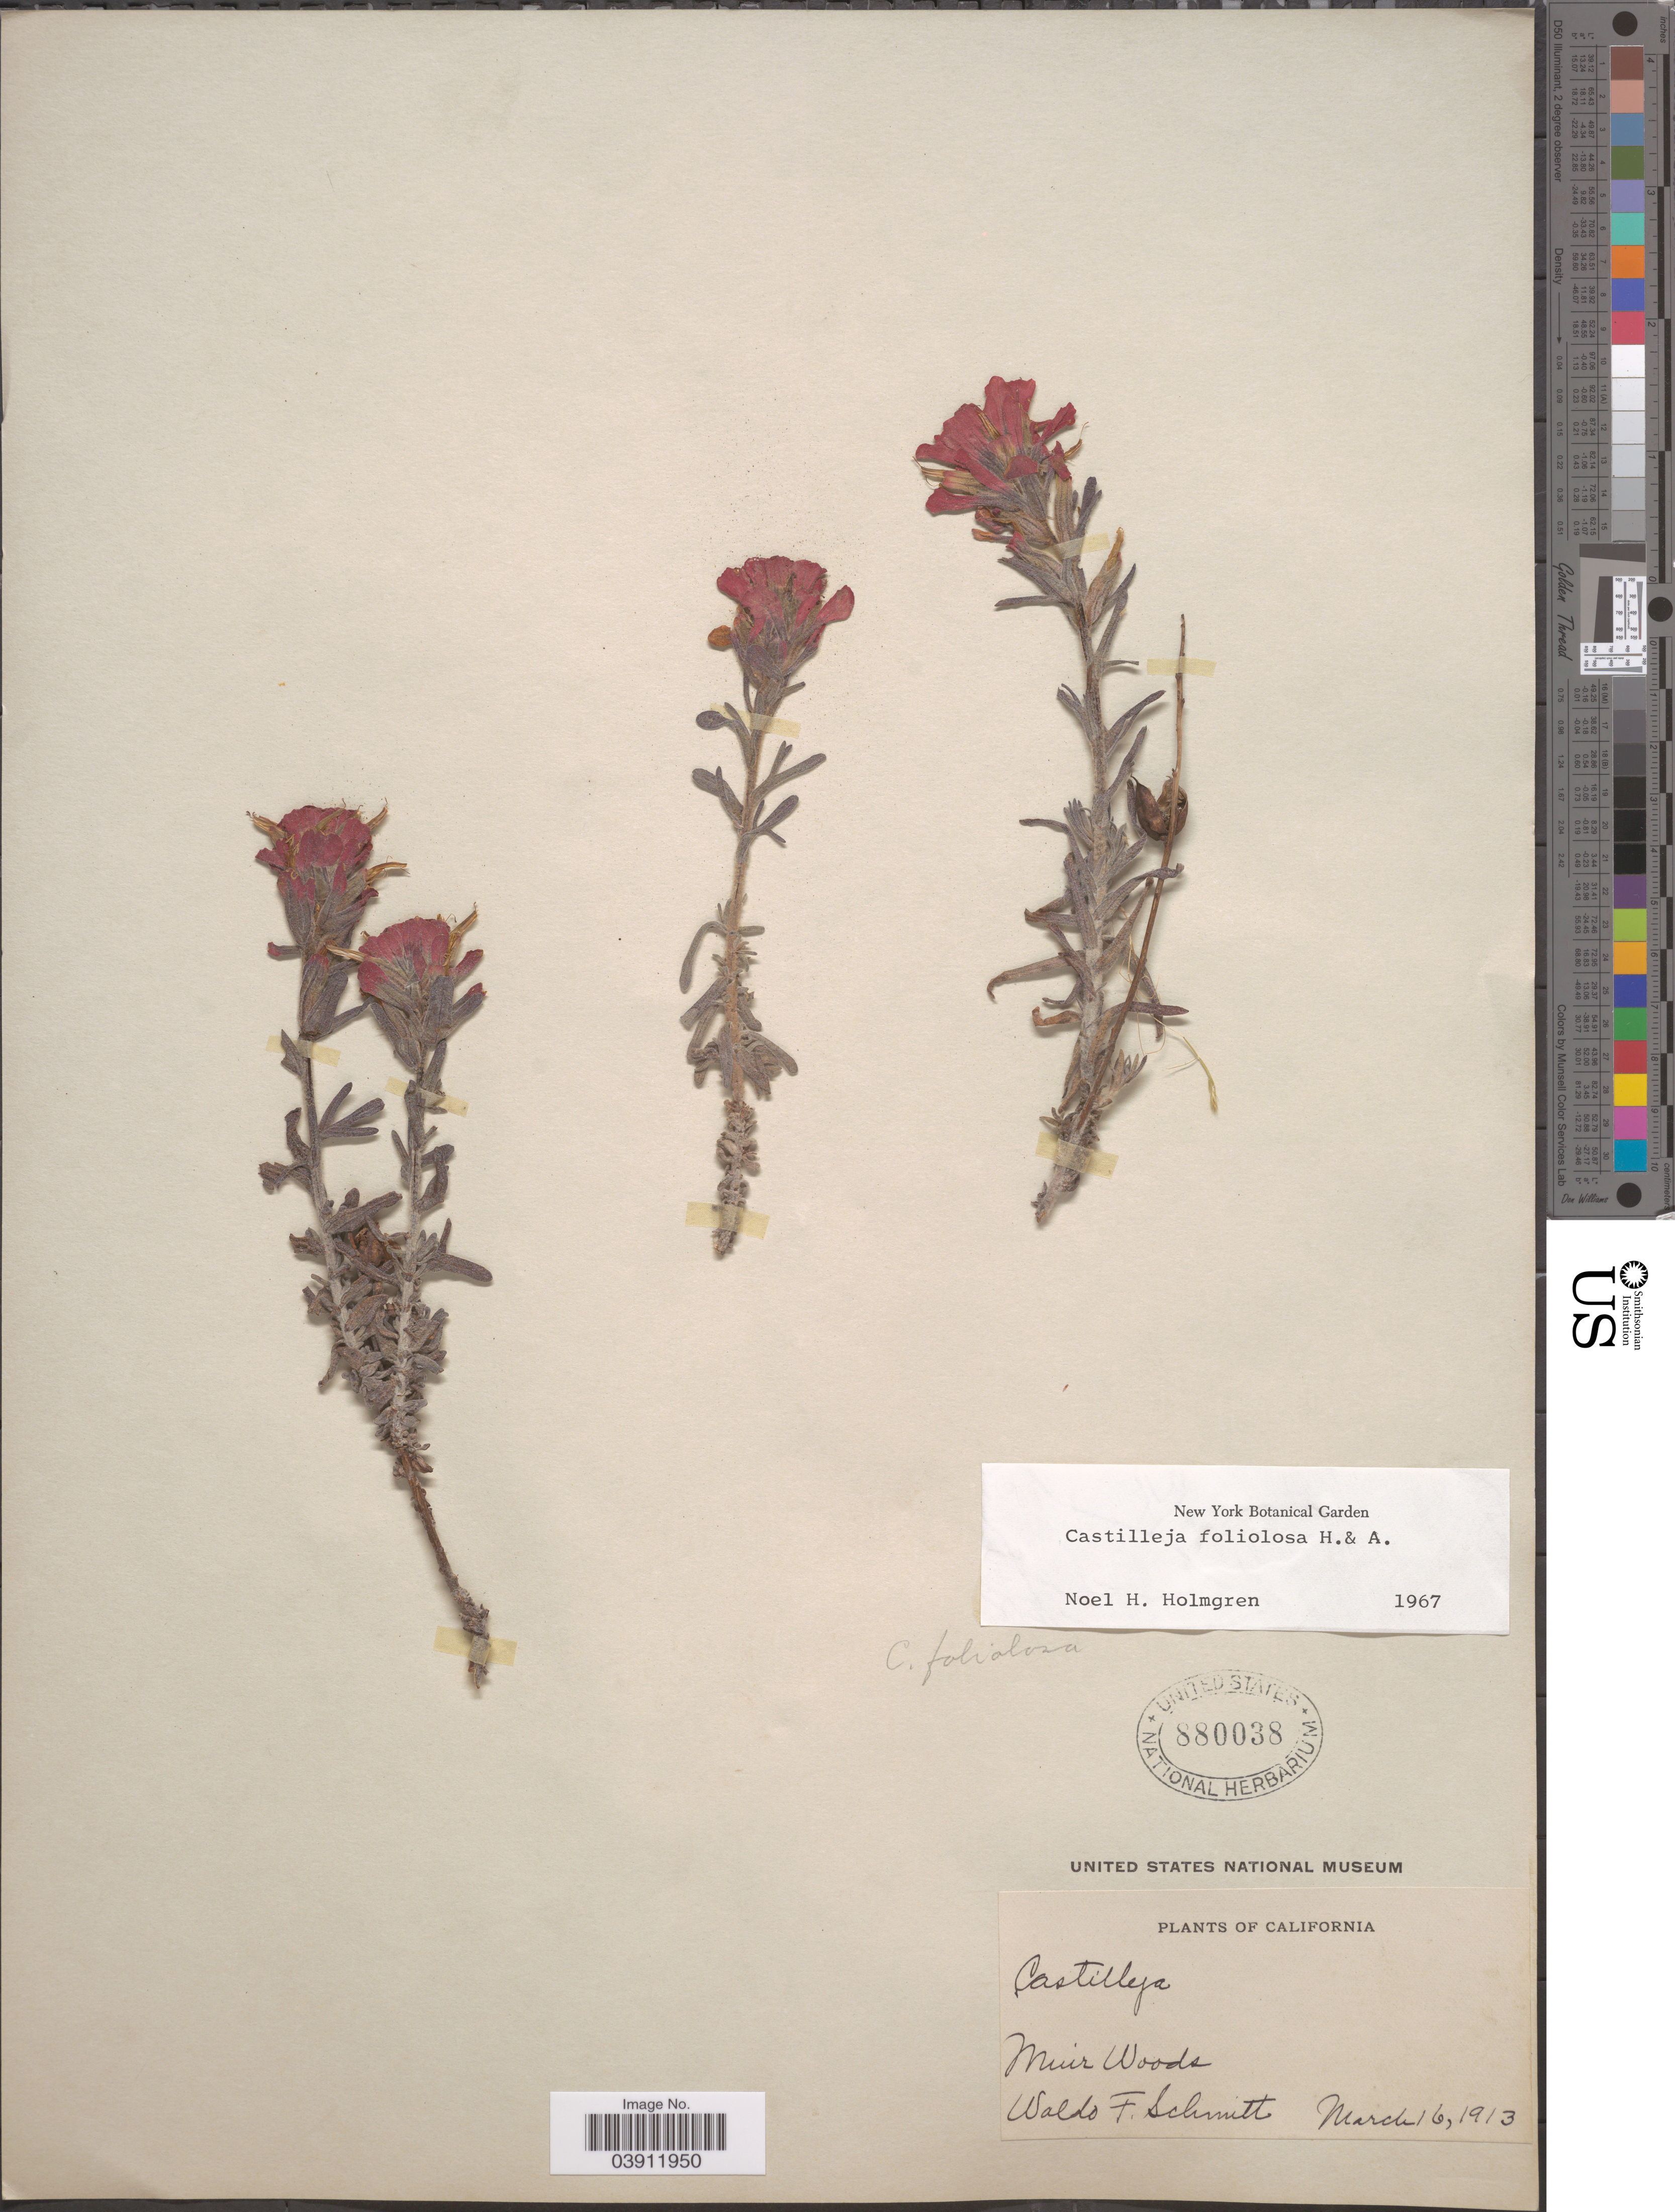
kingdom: Plantae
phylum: Tracheophyta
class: Magnoliopsida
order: Lamiales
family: Orobanchaceae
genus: Castilleja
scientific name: Castilleja foliolosa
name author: Hook. f.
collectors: W. F. Schmitt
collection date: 1913-03-16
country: United States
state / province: California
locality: Muir Woods.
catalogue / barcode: US 880038